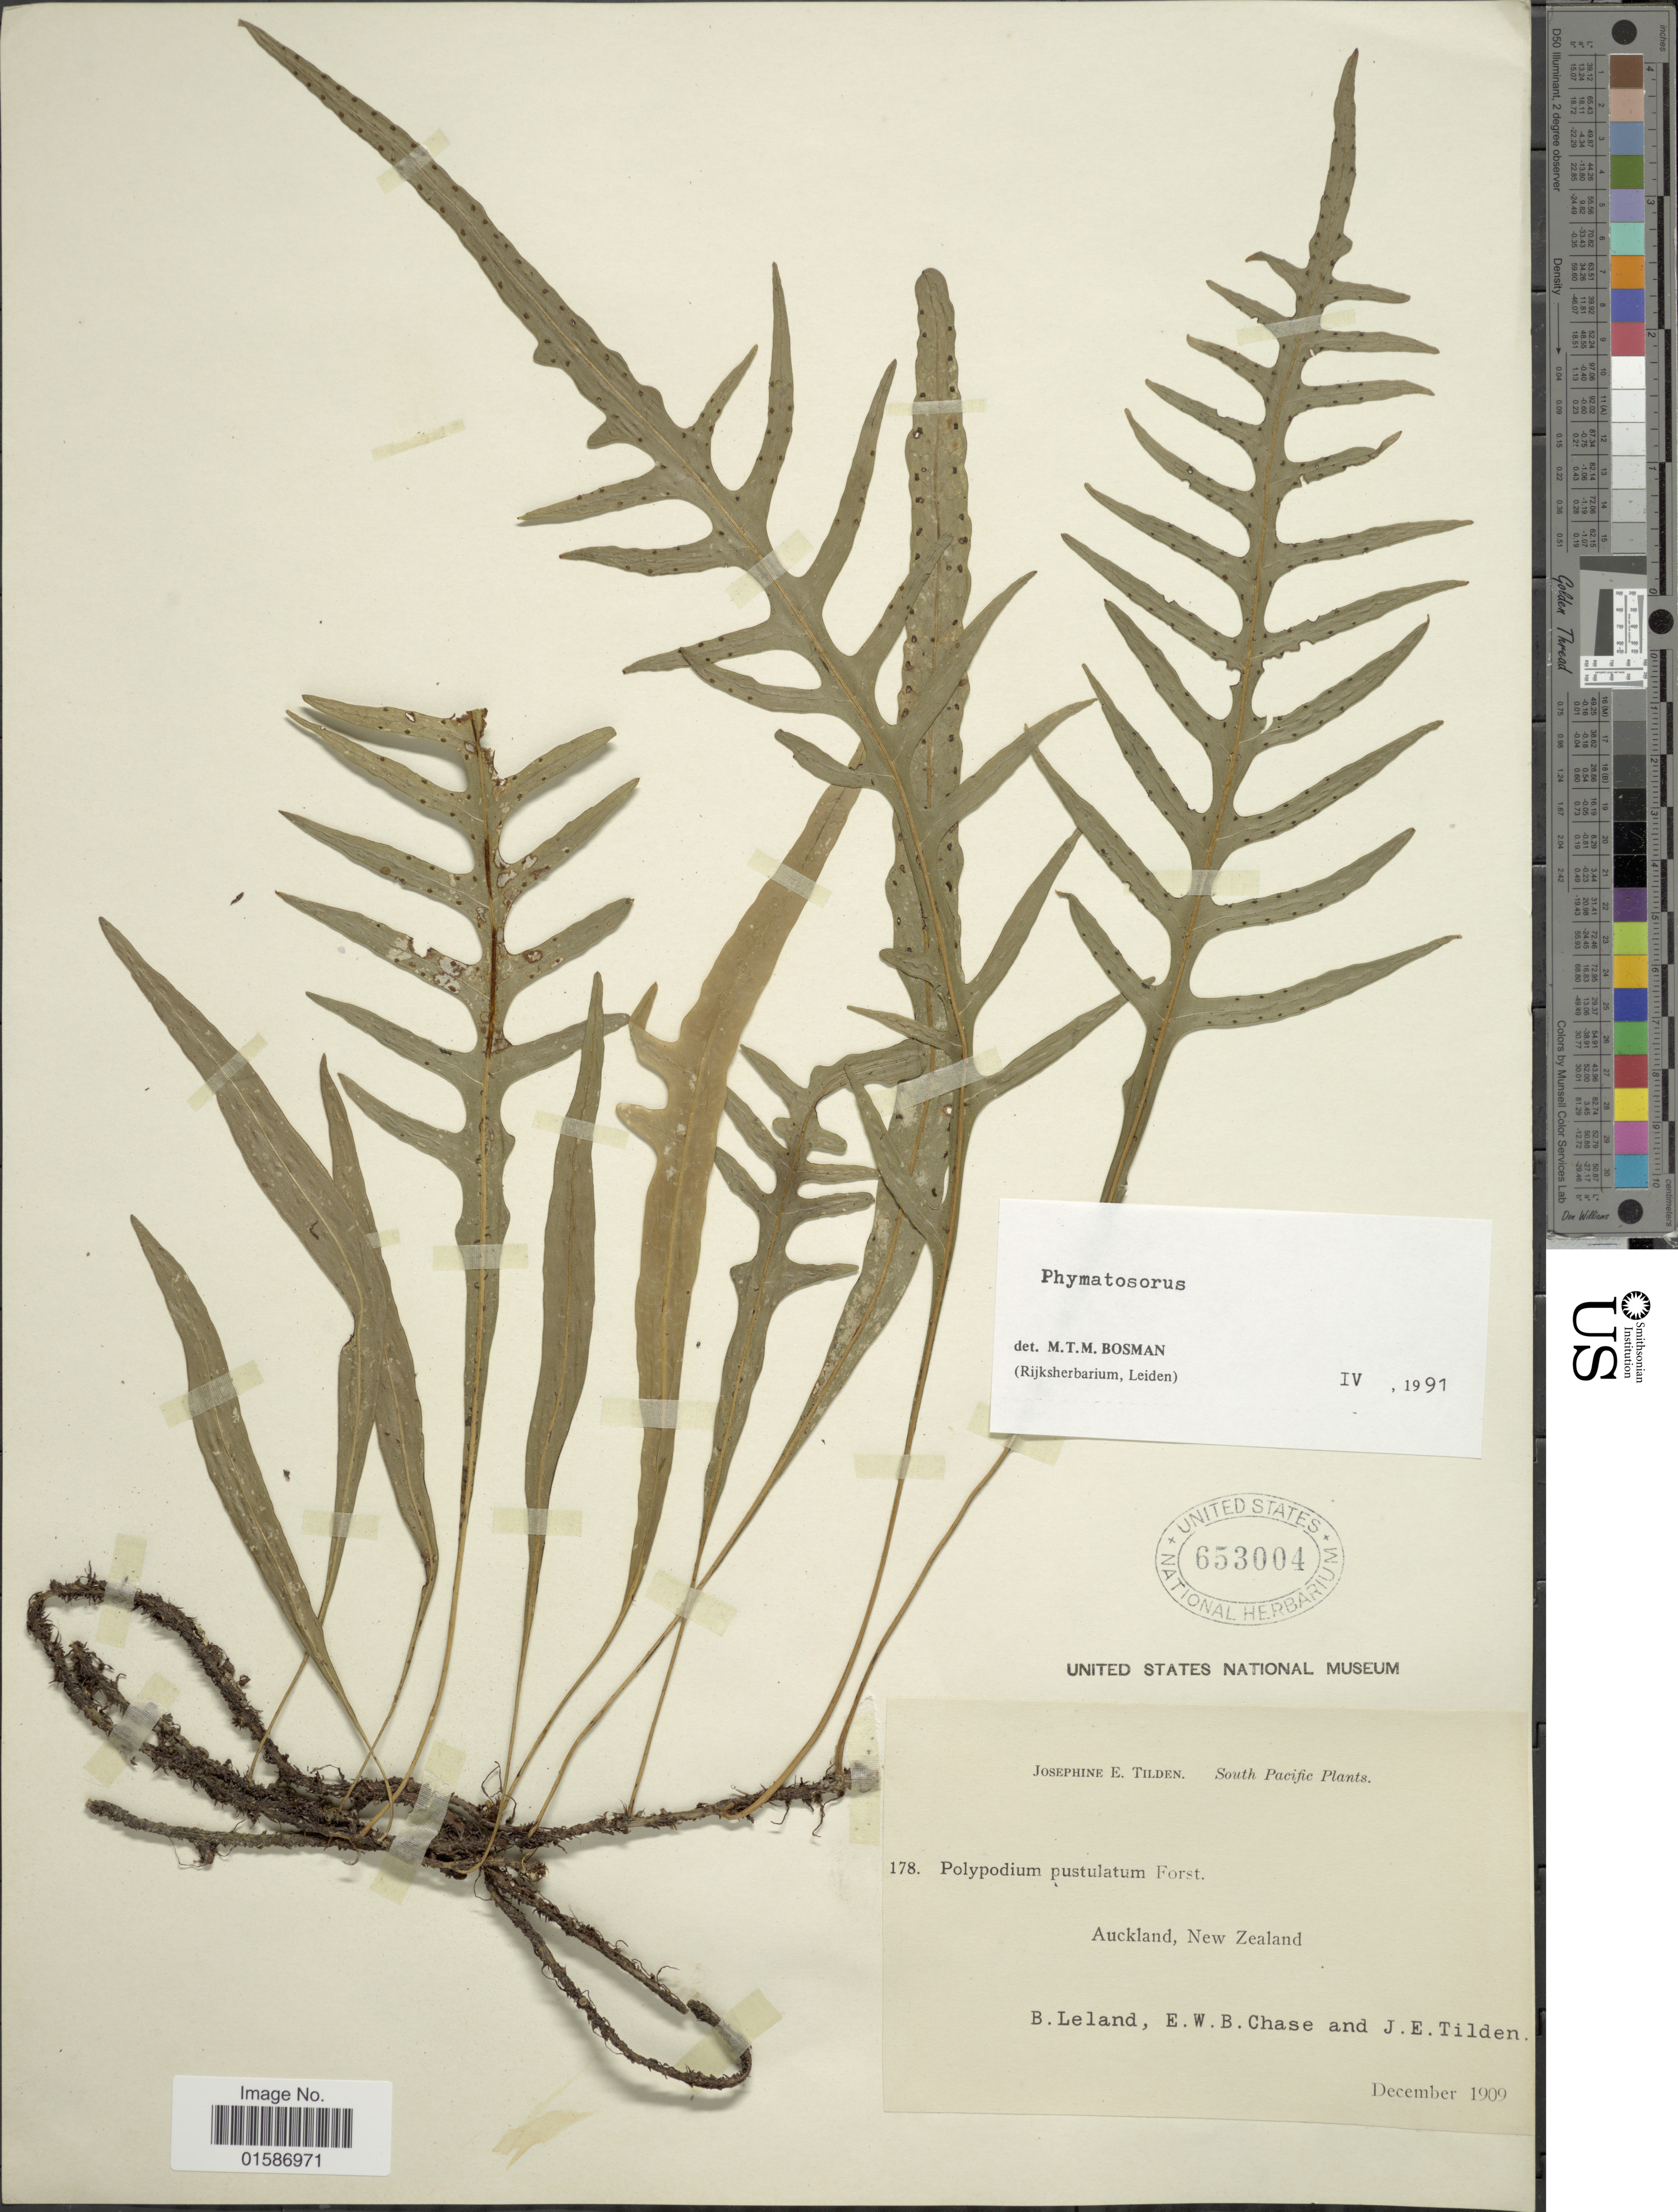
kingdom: Plantae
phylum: Tracheophyta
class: Polypodiopsida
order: Polypodiales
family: Polypodiaceae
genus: Microsorum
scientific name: Microsorum scandens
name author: Tindale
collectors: B. Leland, E. W. Chase & J. E. Tilden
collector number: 178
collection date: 1909-12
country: New Zealand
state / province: Auckland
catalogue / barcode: US 653004